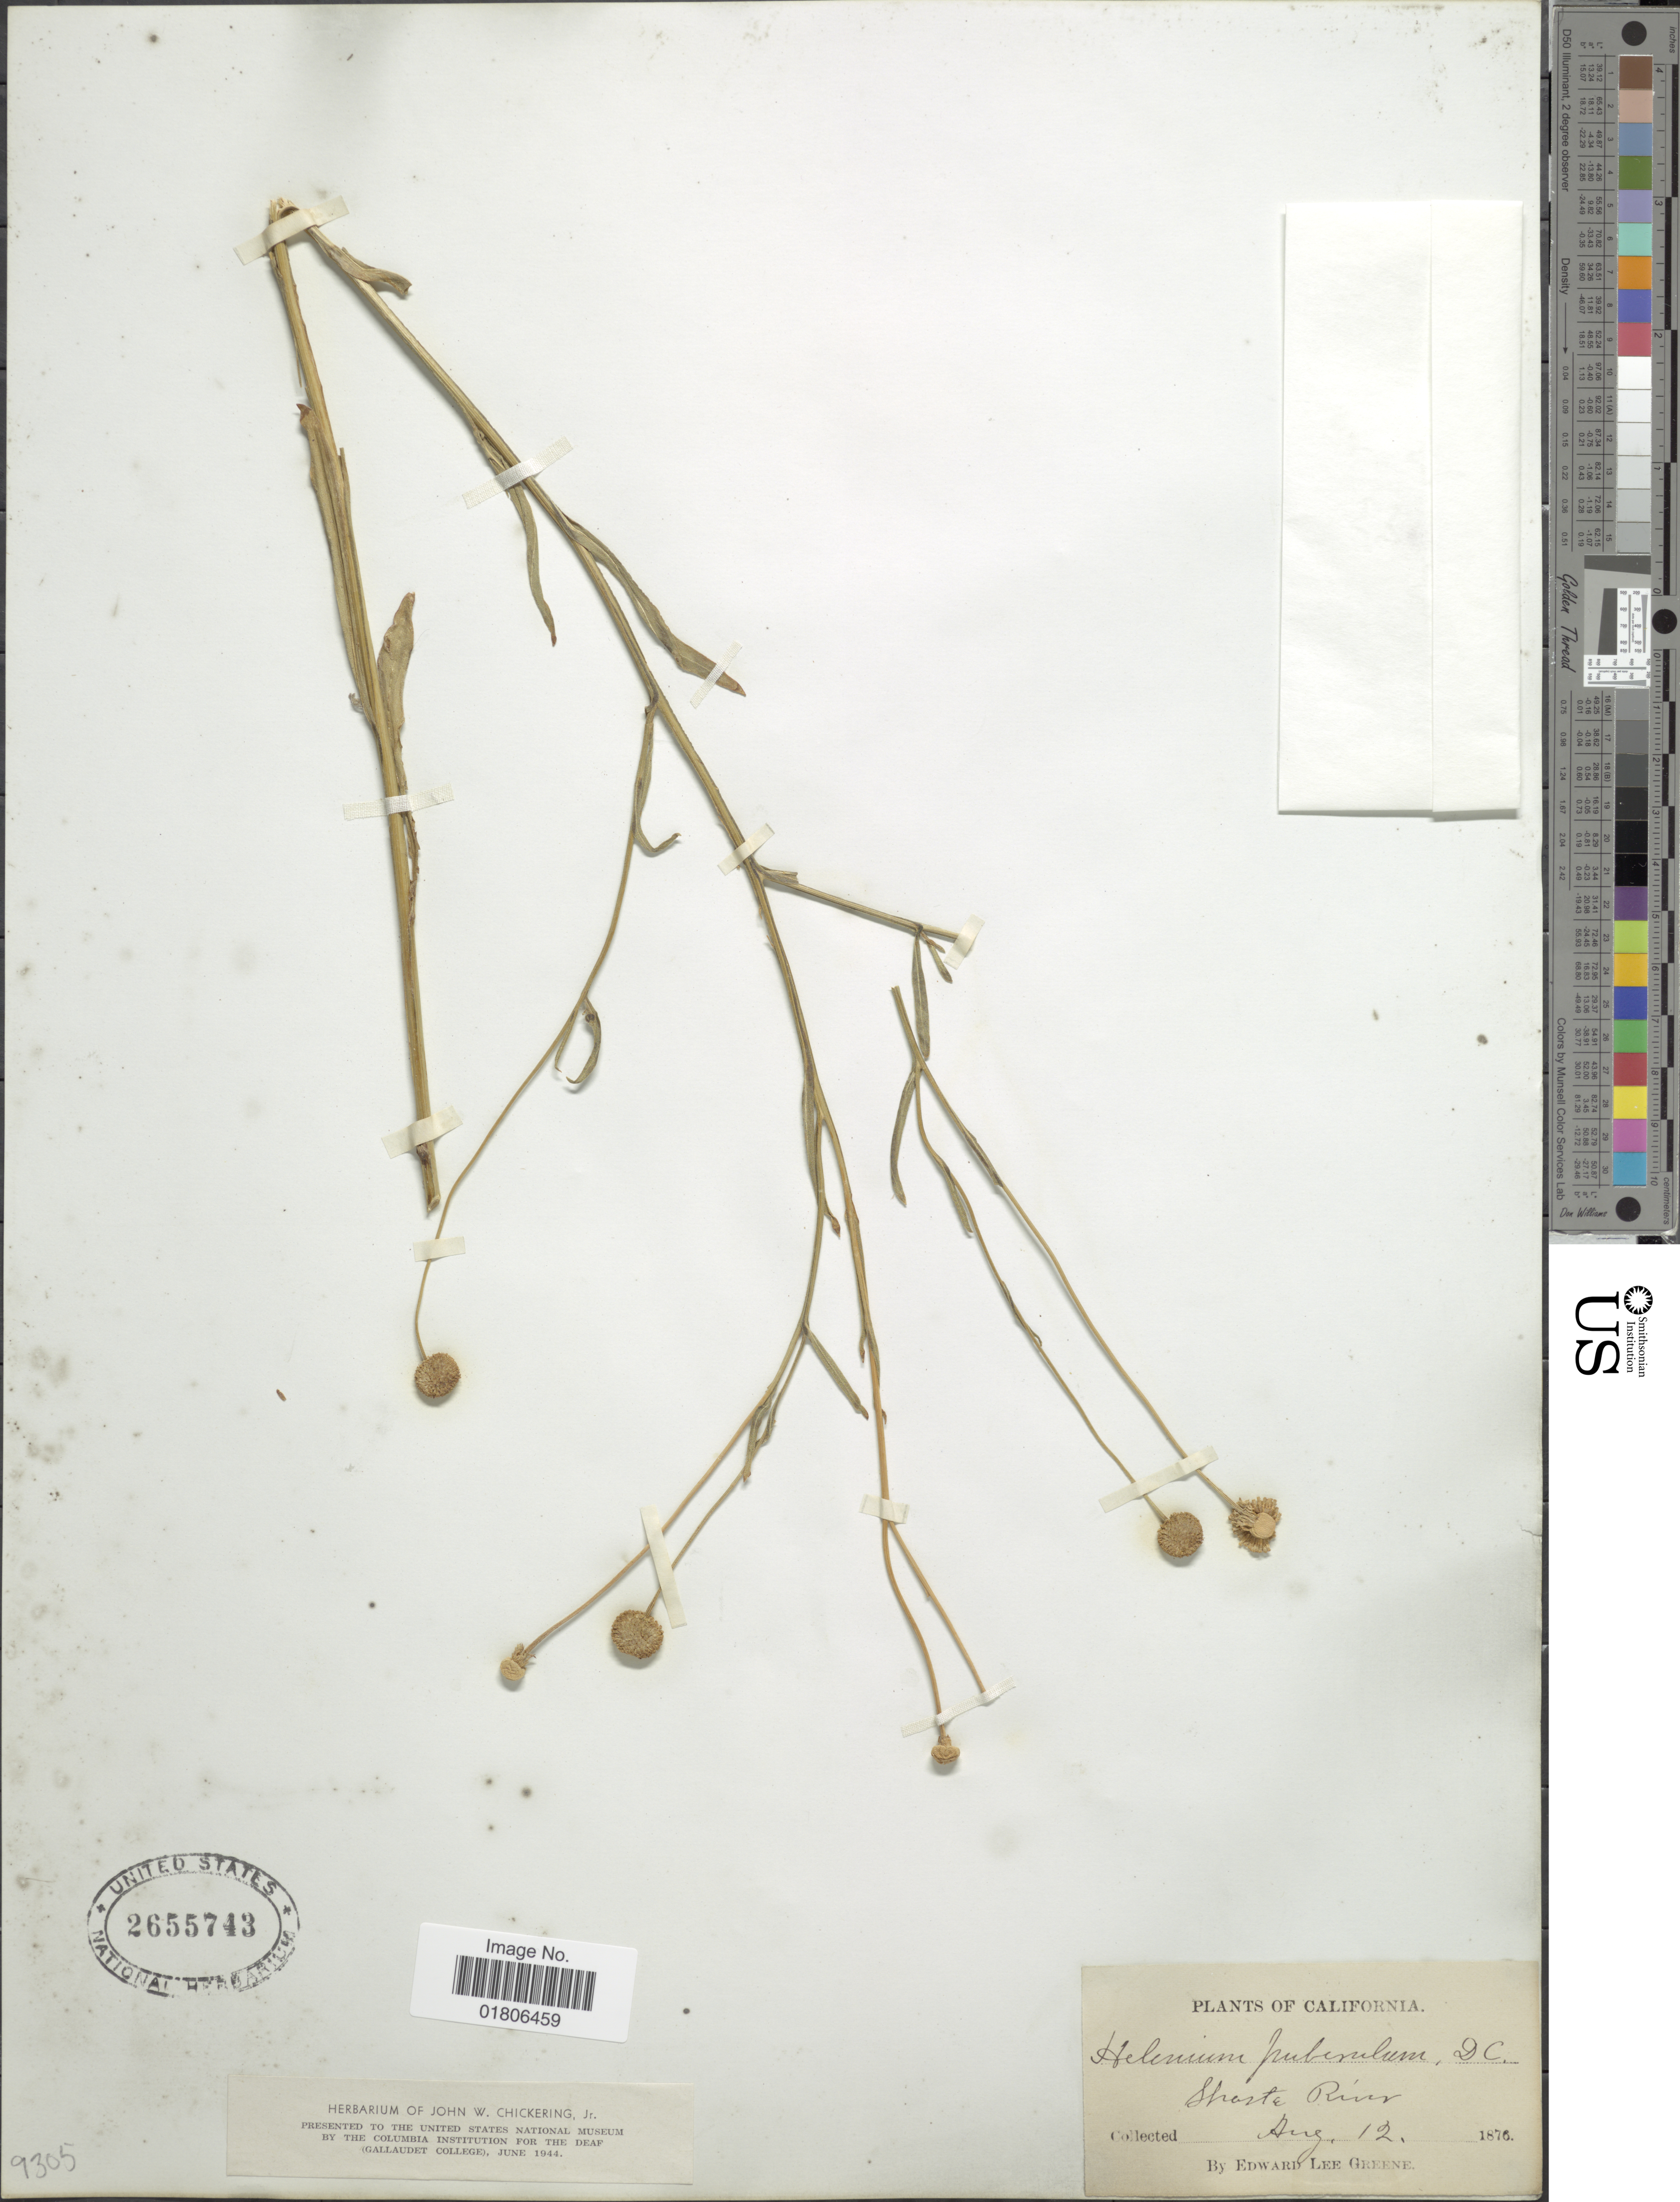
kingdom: Plantae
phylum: Tracheophyta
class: Magnoliopsida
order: Asterales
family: Asteraceae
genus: Helenium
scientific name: Helenium pinnatifidum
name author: (Schwein. ex Nutt.) Rydb.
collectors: E. L. Greene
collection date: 1876-08-12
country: United States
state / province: California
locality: Shaste River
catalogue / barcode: US 2655743